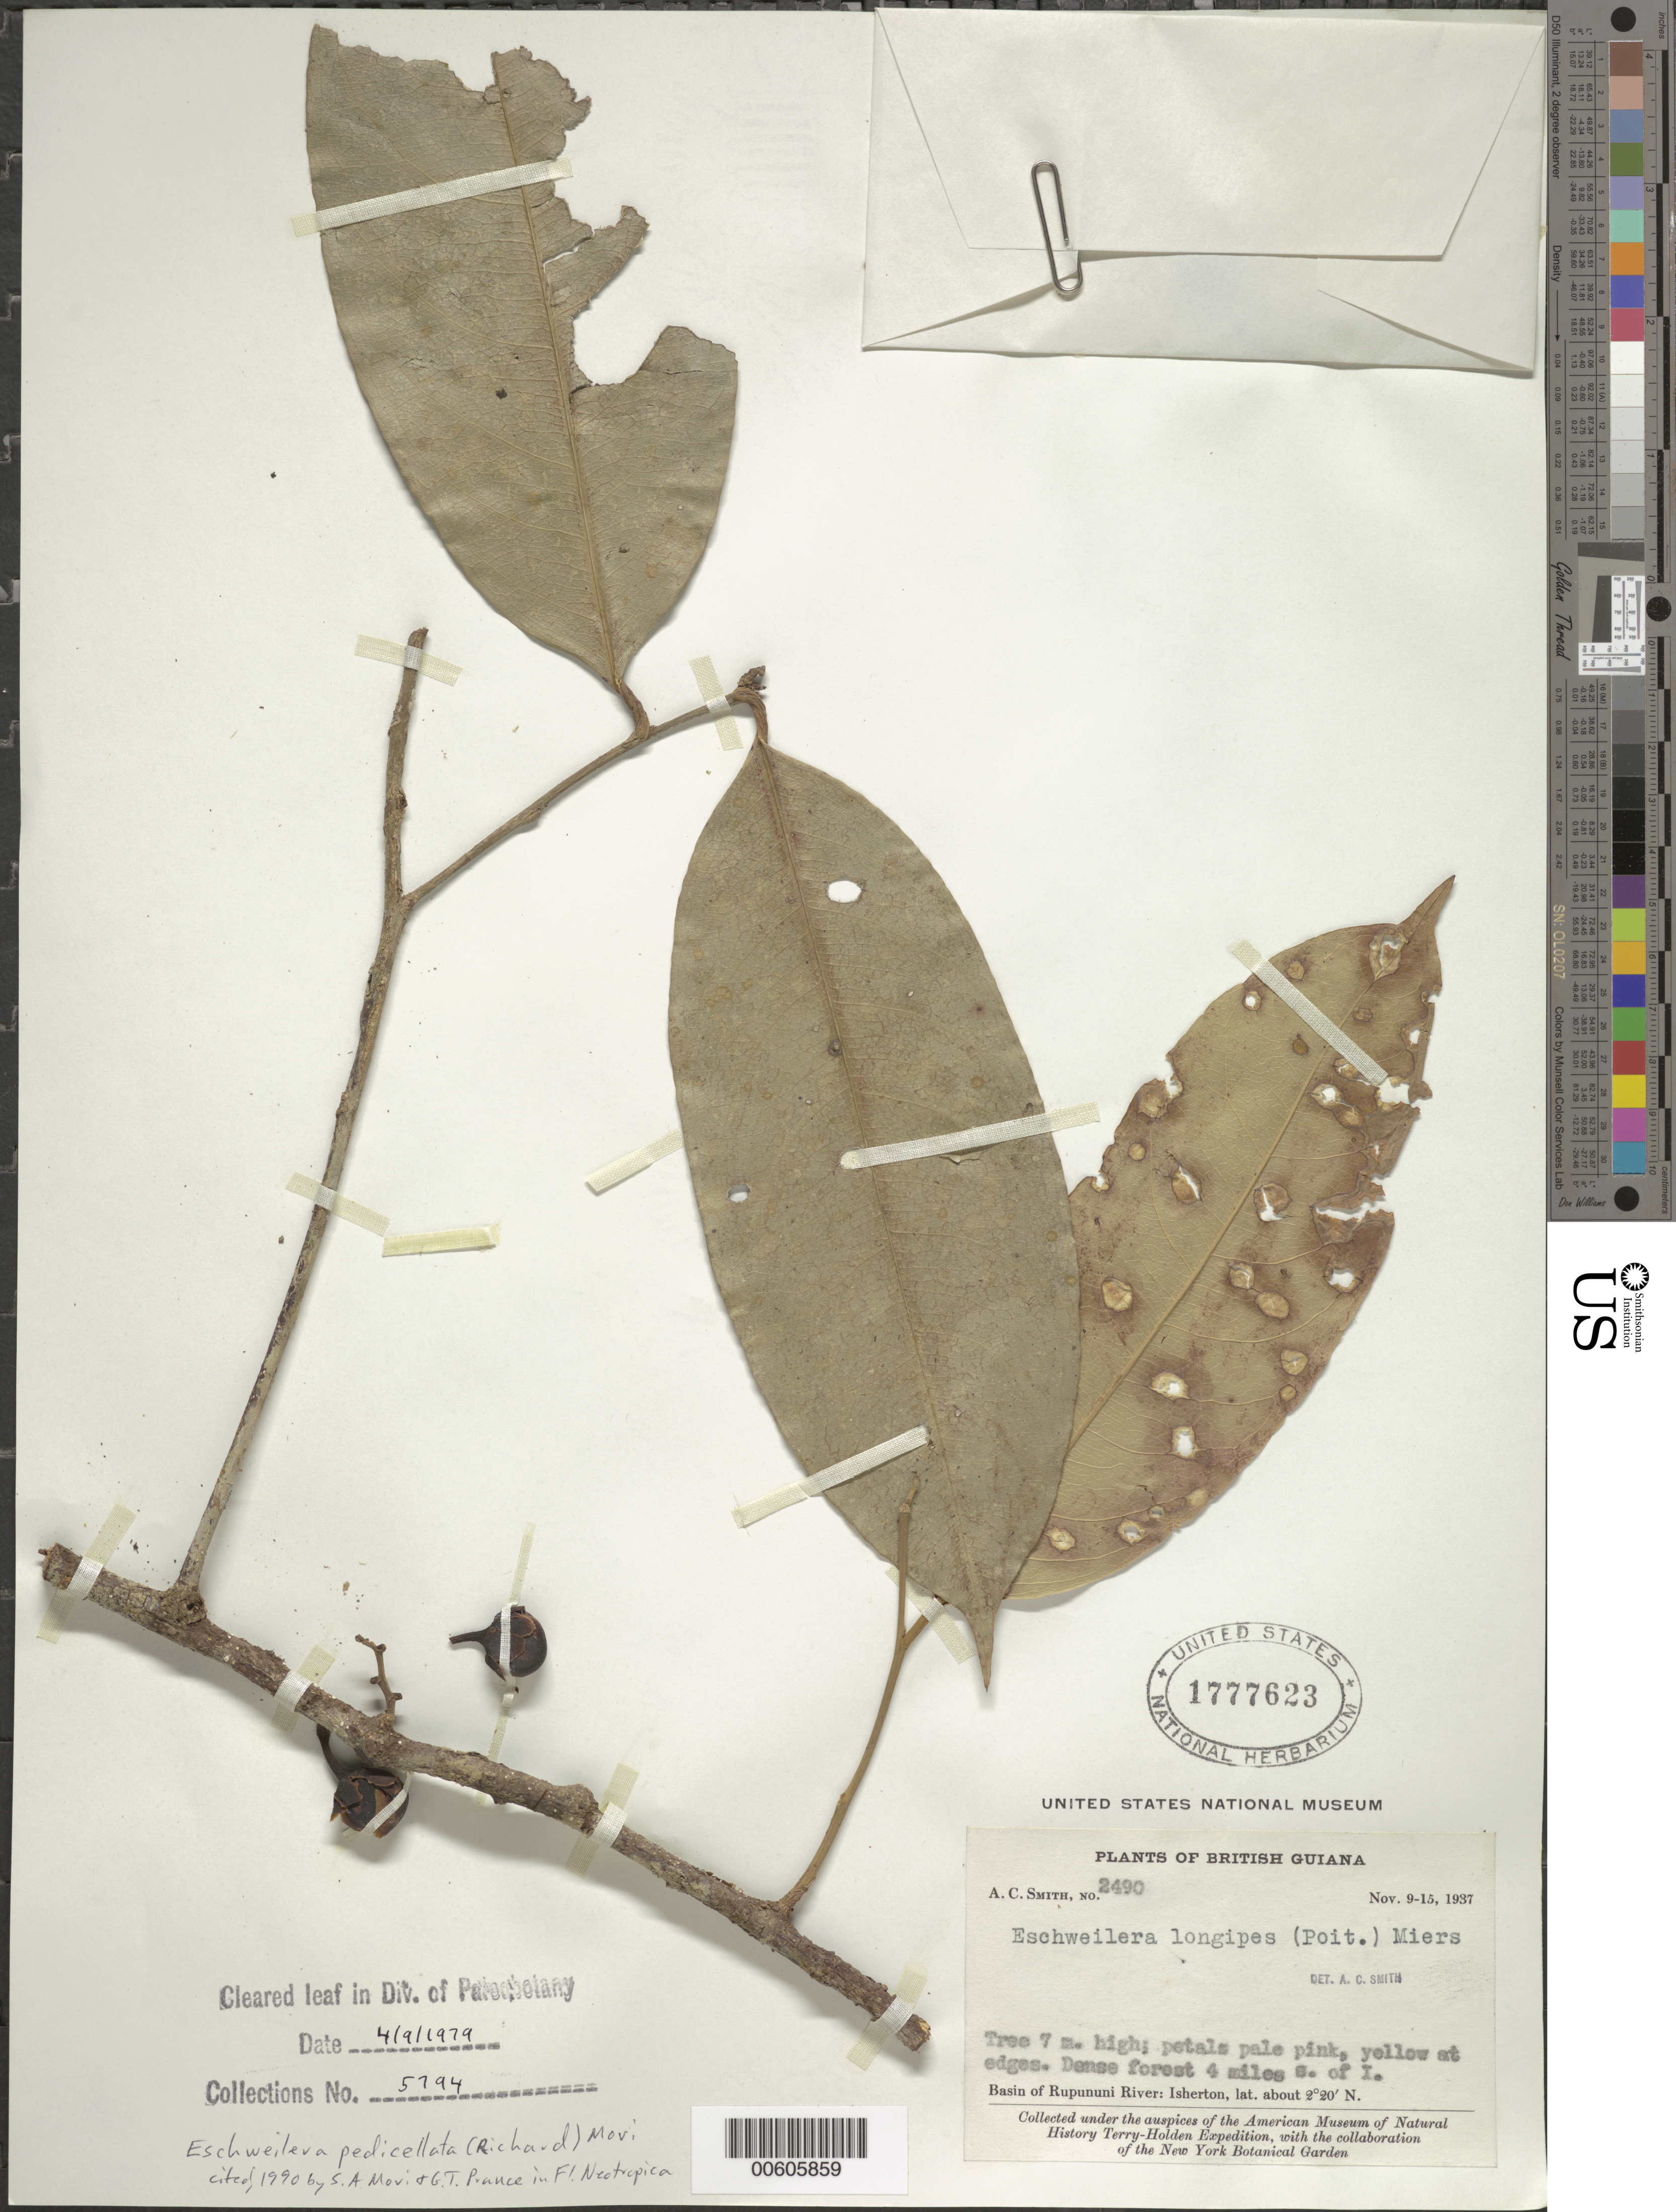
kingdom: Plantae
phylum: Tracheophyta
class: Magnoliopsida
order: Ericales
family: Lecythidaceae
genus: Eschweilera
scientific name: Eschweilera pedicellata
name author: (Rich.) S.A. Mori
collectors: A. C. Smith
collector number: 2490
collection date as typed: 9-Nov-37 to 15-Nov-37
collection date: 1937-11-09/1937-11-15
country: Guyana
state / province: U. Takutu-U. Essequibo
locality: Isherton, 4 mi. S of, basin of Rupununi R.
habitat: Dense forest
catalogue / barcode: US 1777623